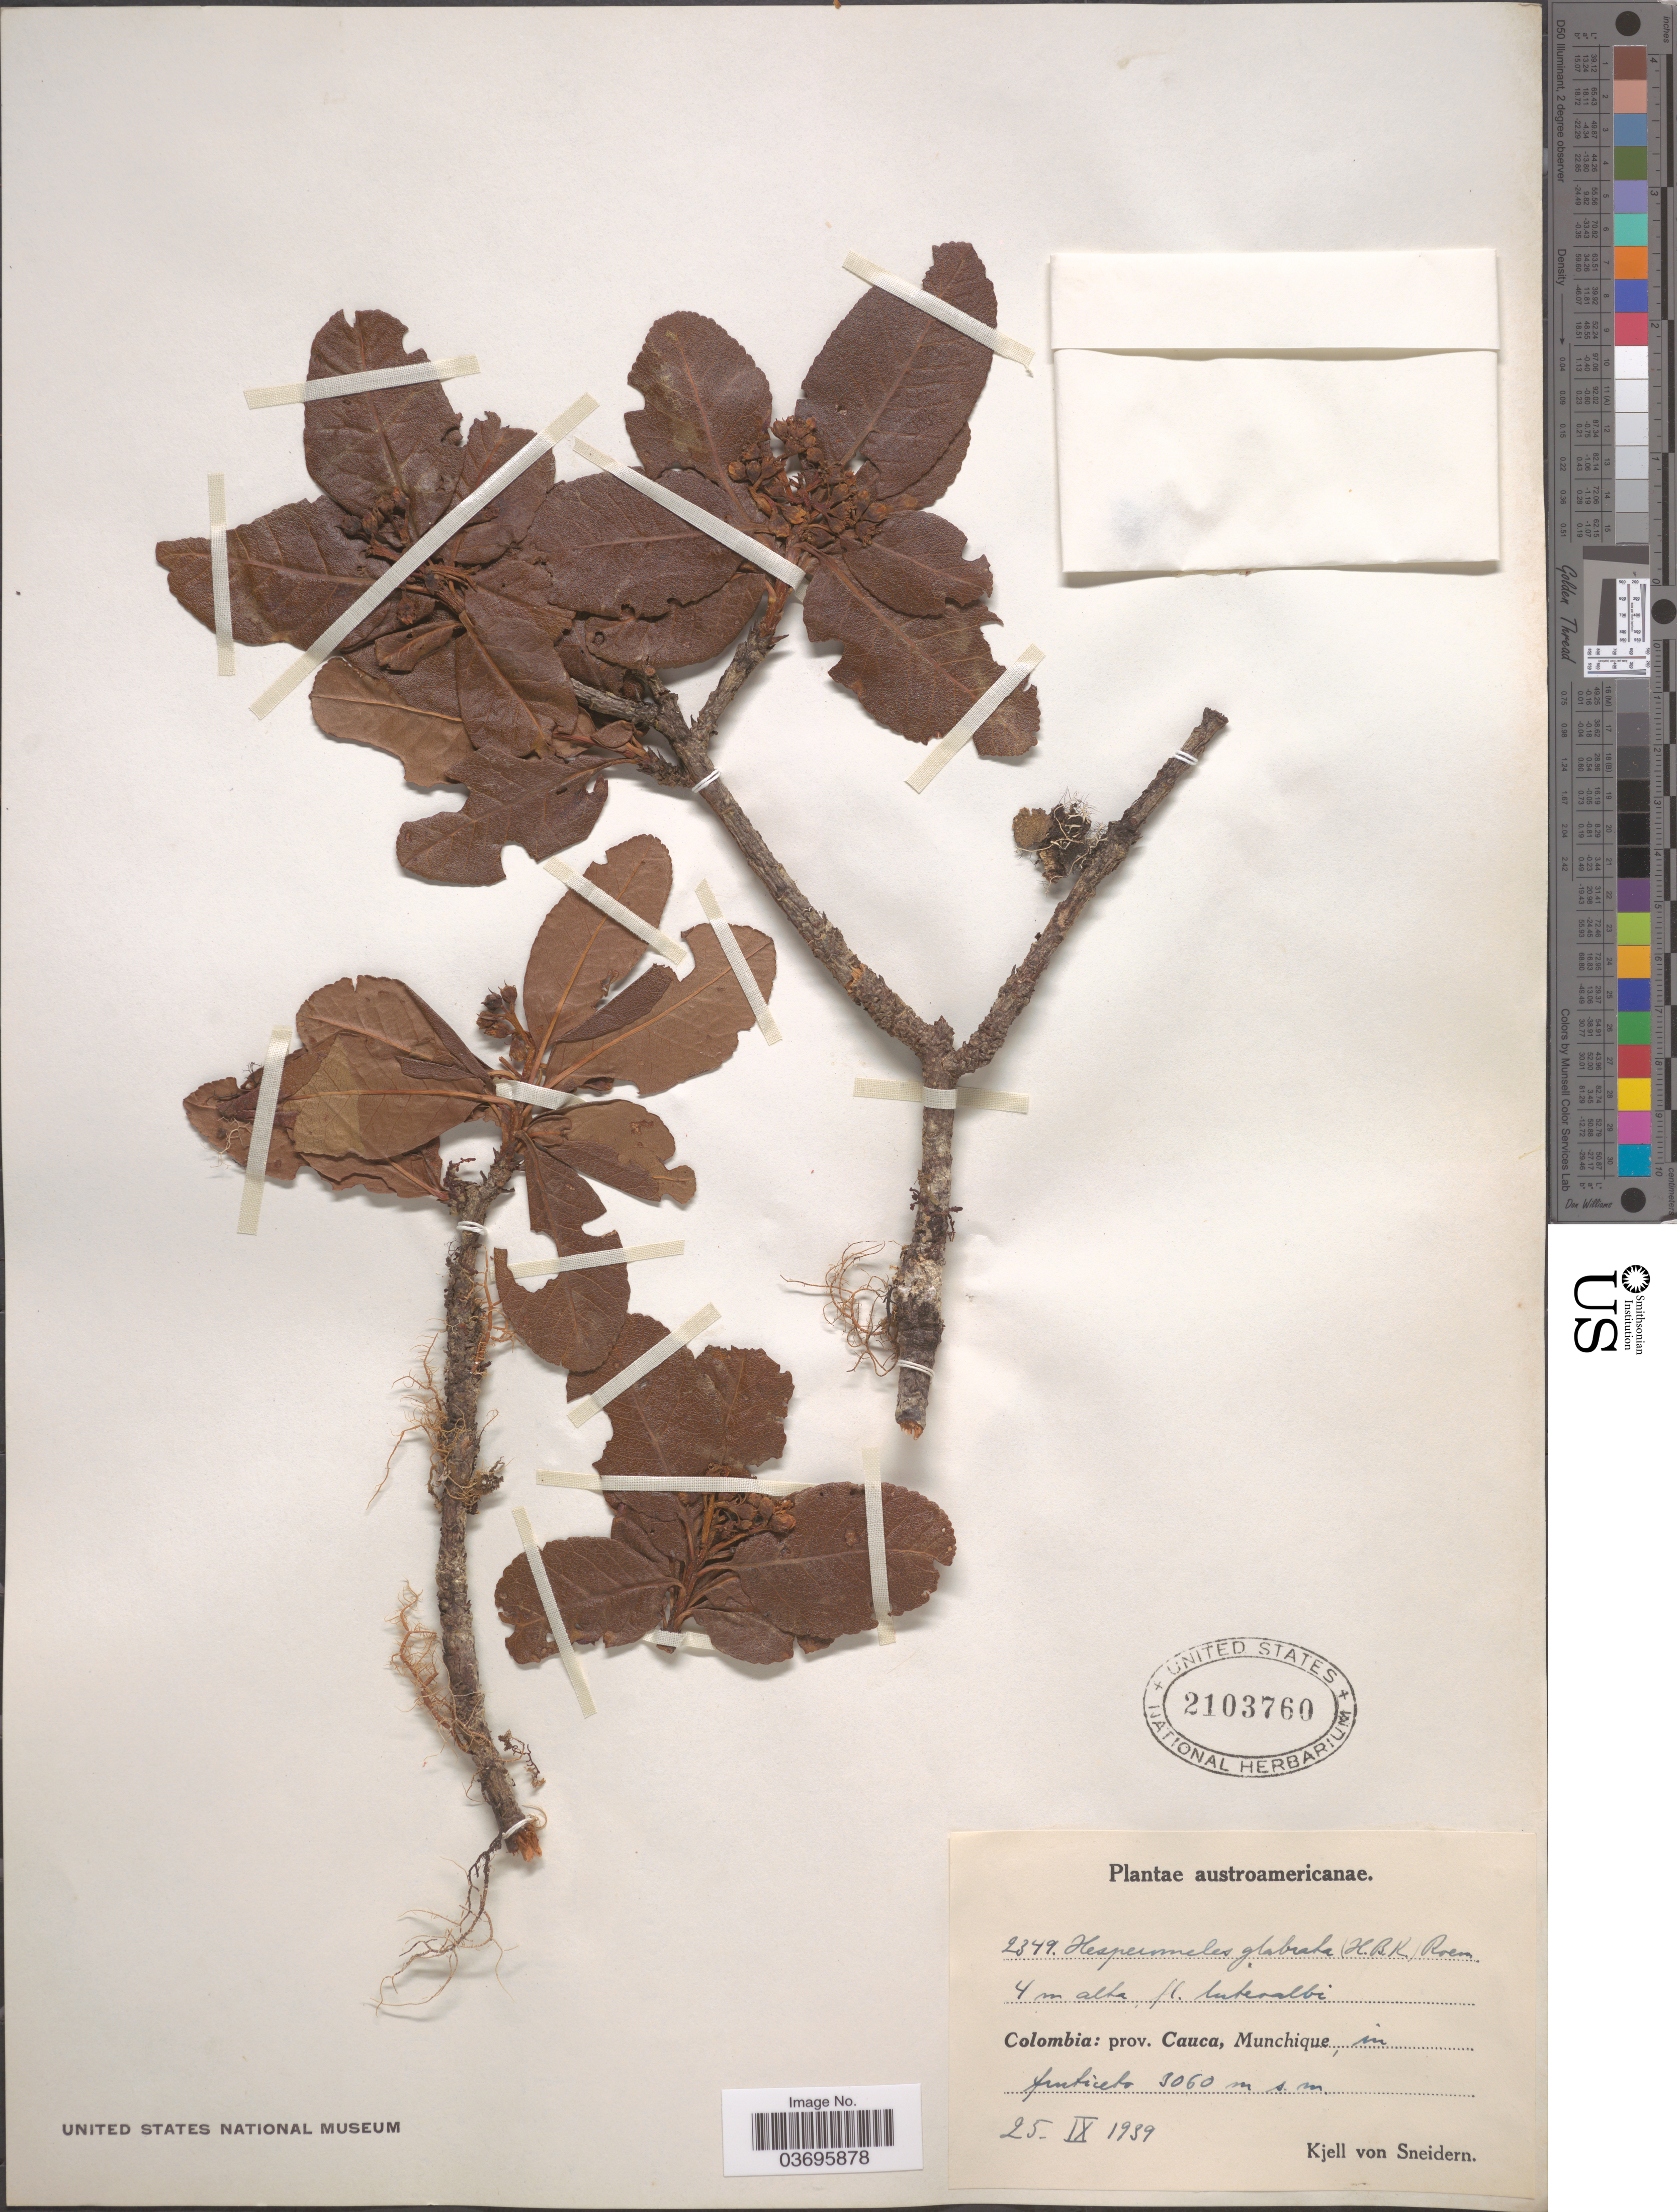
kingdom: Plantae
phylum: Tracheophyta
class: Magnoliopsida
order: Rosales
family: Rosaceae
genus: Hesperomeles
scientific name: Hesperomeles glabrata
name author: Kunth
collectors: K. von Sneidern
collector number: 2349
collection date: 1939-09-25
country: Colombia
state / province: Cauca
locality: Munchique.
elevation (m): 3060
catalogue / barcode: US 2103760